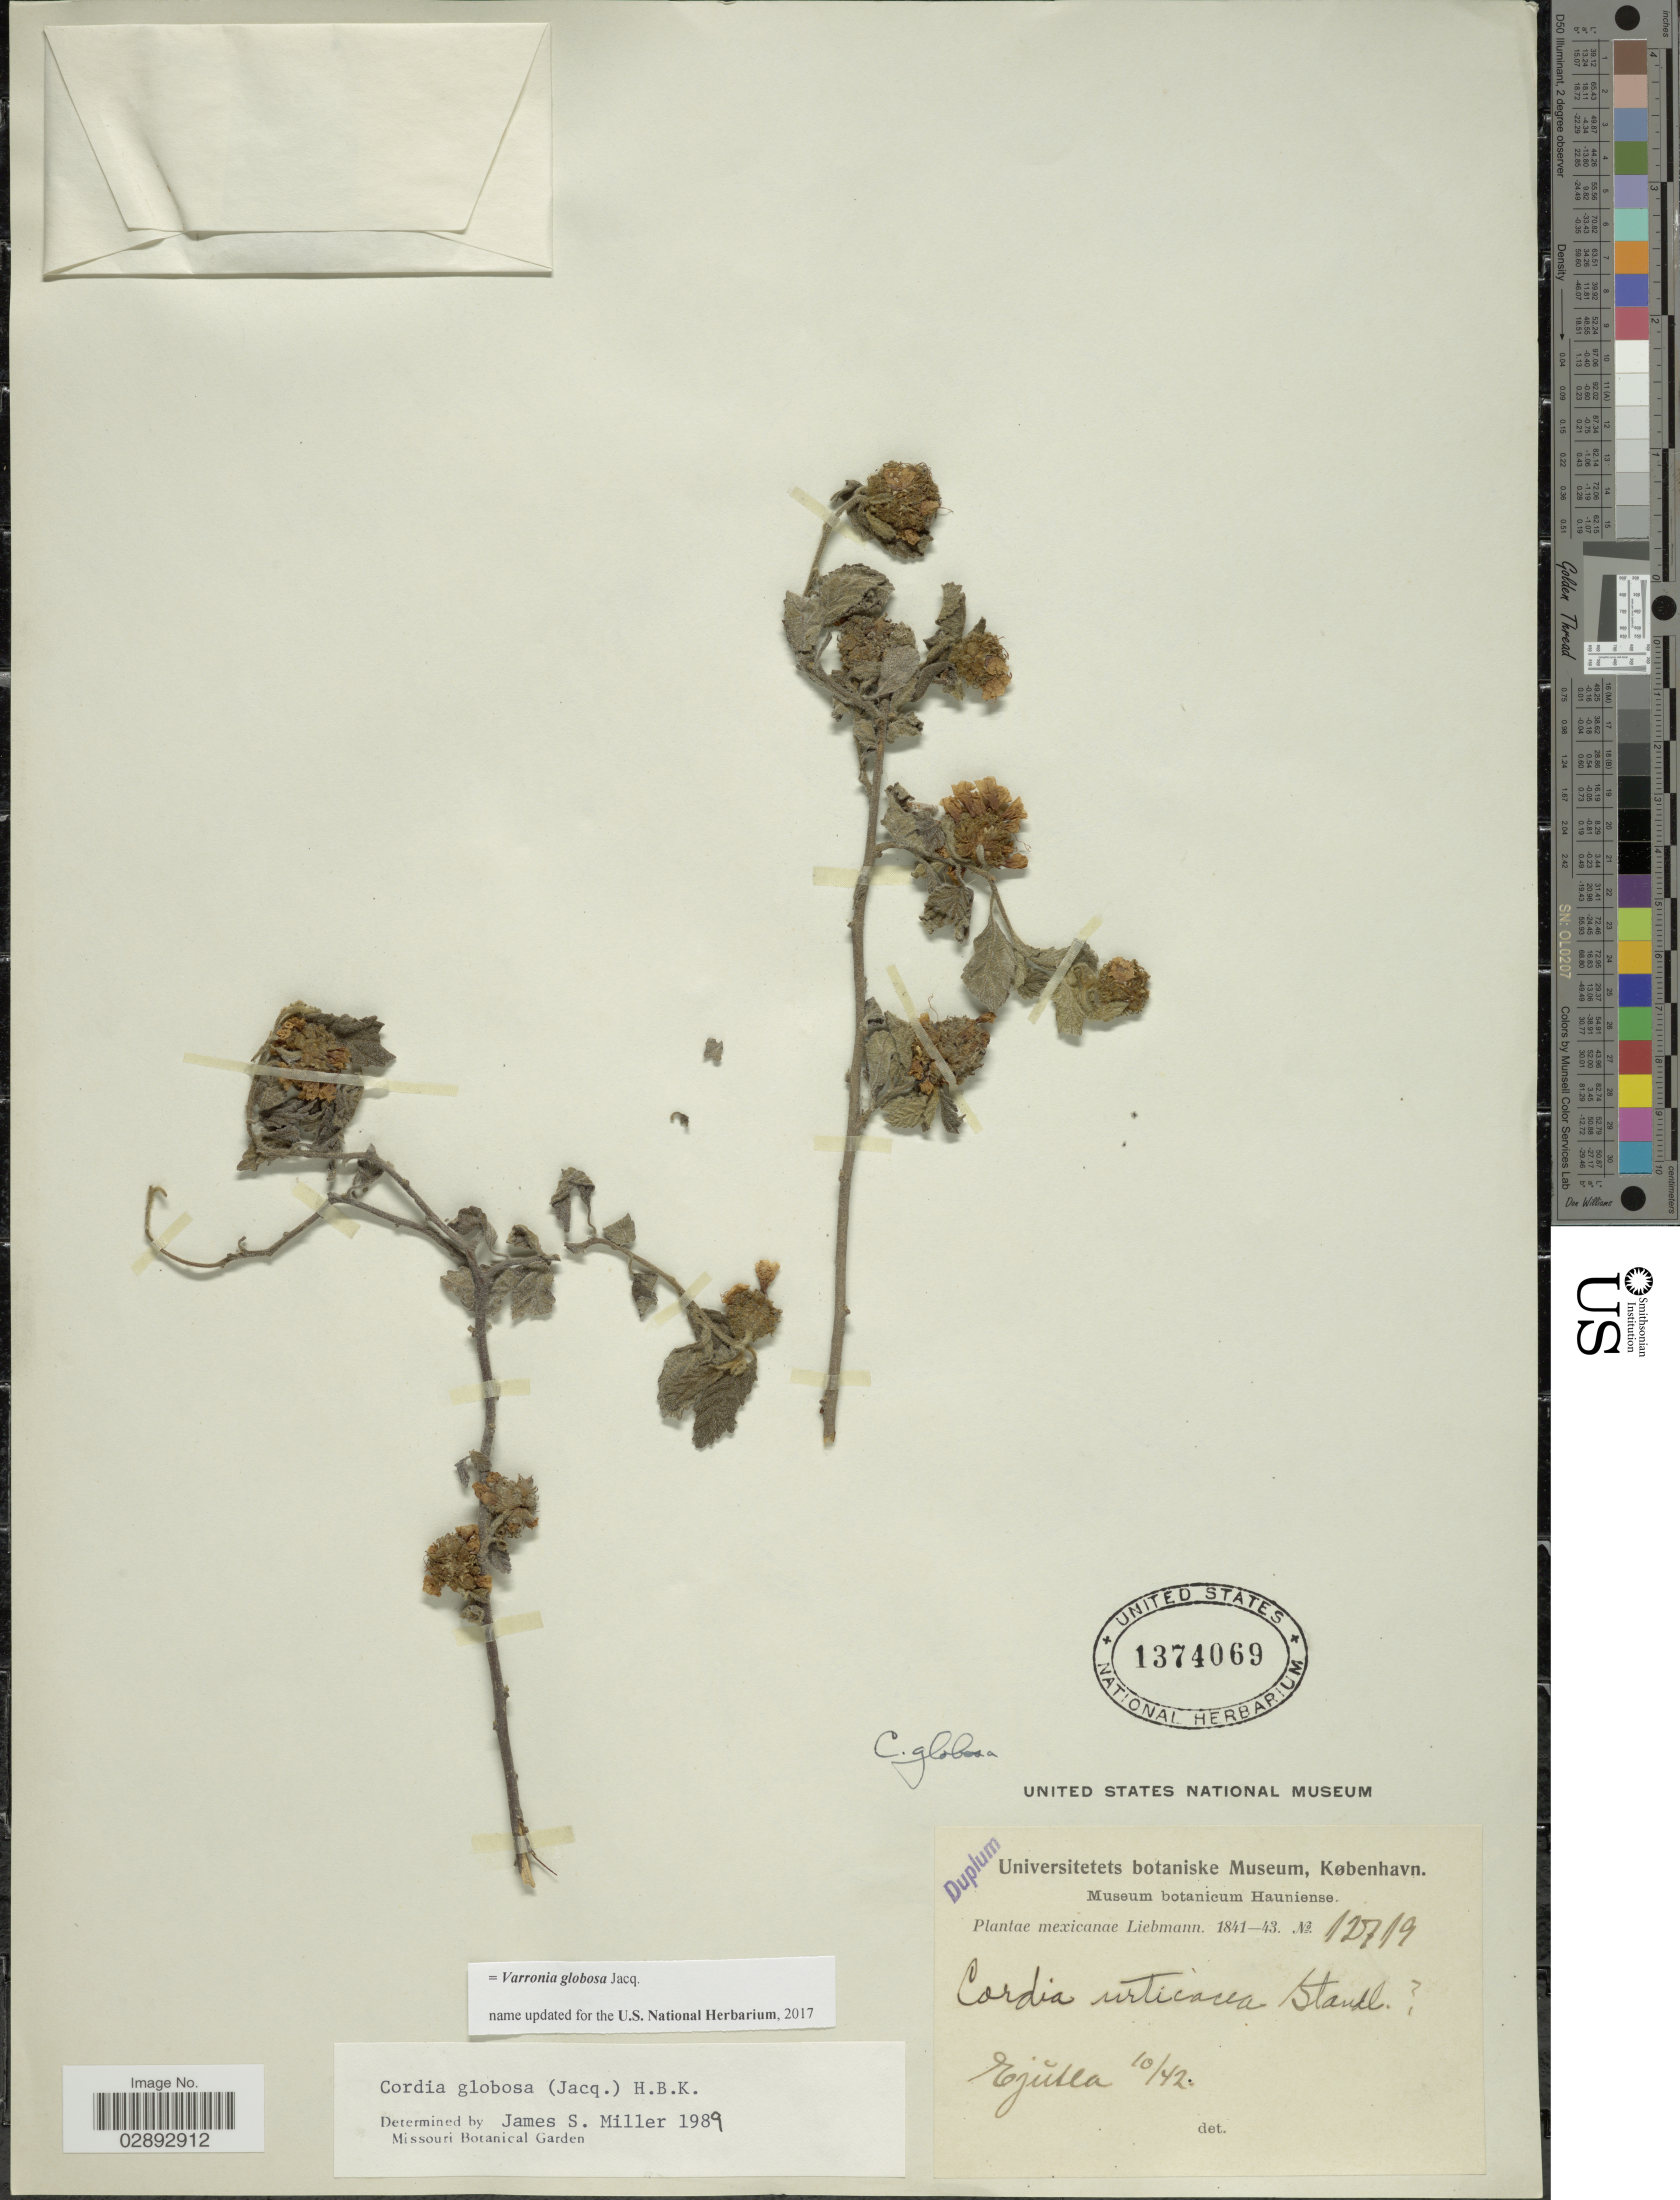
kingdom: Plantae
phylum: Tracheophyta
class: Magnoliopsida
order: Boraginales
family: Cordiaceae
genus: Varronia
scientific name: Varronia globosa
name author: Jacq.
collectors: Liebmann, --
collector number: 12719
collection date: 1842-10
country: Mexico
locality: Ejulla.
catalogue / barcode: US 1374069